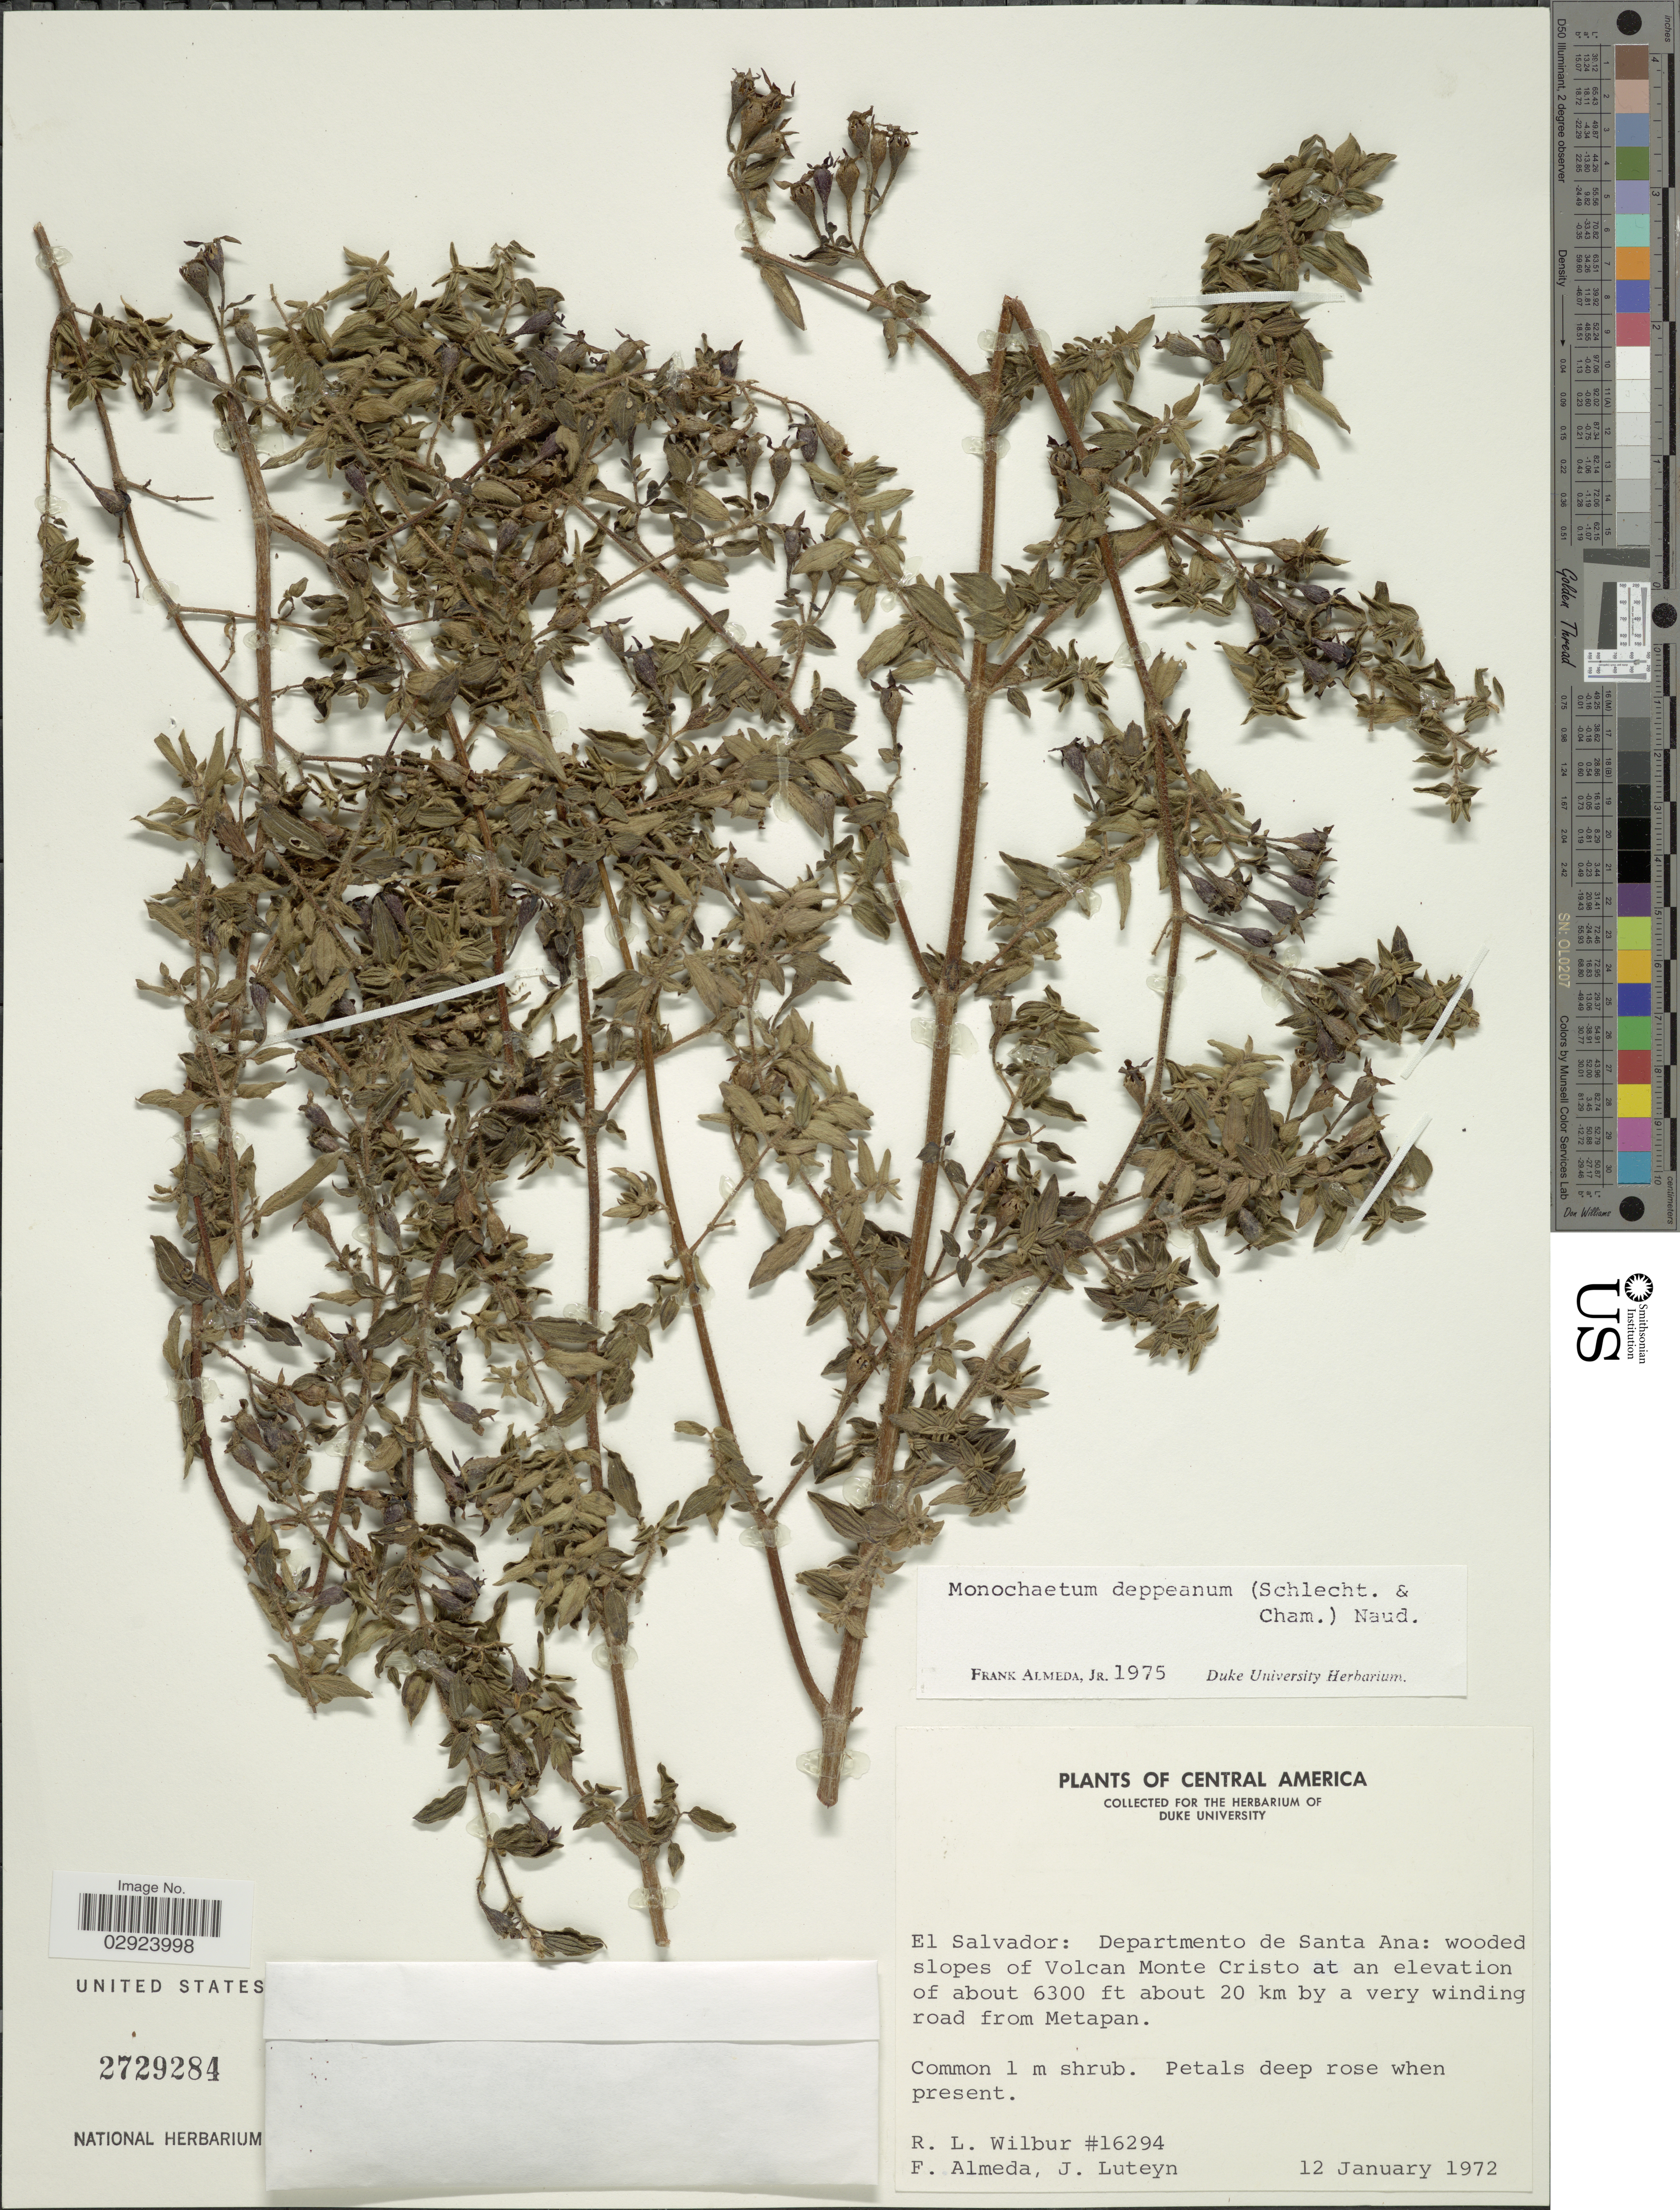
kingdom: Plantae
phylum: Tracheophyta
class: Magnoliopsida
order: Myrtales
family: Melastomataceae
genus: Monochaetum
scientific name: Monochaetum deppeanum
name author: (Schltdl. & Cham.) Naudin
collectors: R. L. Wilbur, F. Almeda & J. L. Luteyn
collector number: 16294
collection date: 1972-01-12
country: El Salvador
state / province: Santa Ana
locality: Departmento de Santa Ana: wooded slopes of Volcan Monte Cristo. About 20 km by a very winding road from Metapan.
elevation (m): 1920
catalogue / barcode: US 2729284